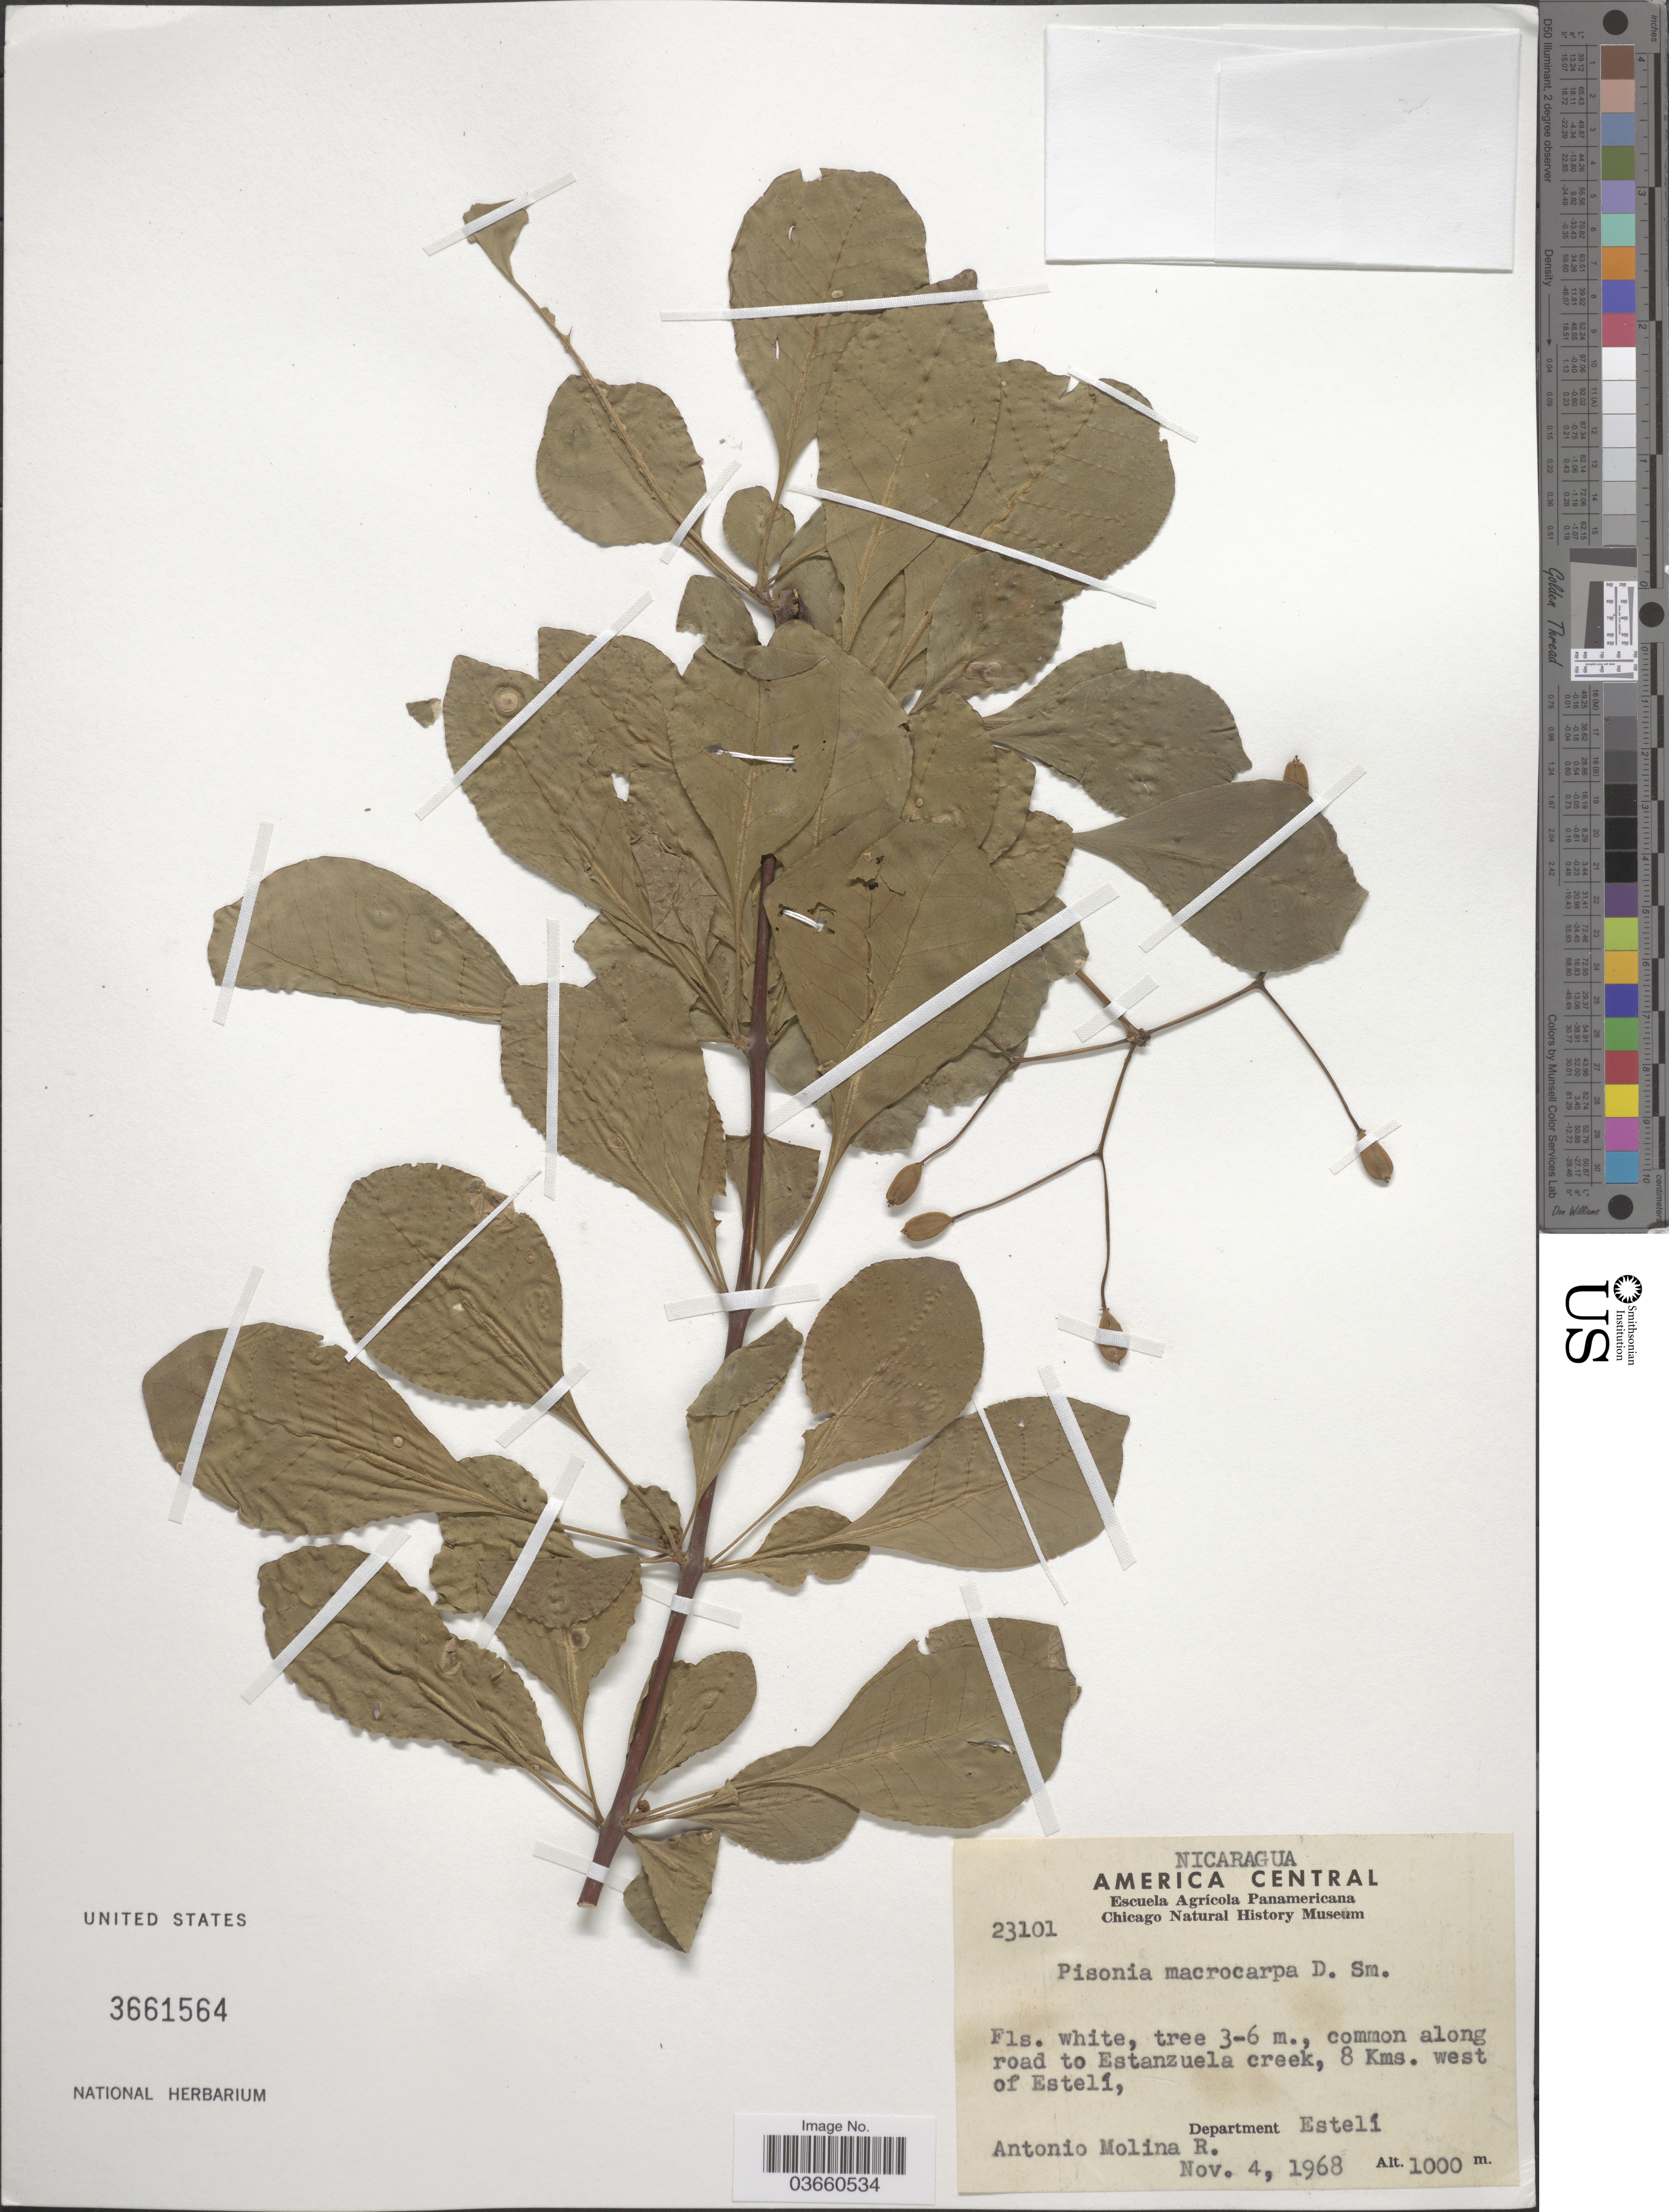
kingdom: Plantae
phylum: Tracheophyta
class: Magnoliopsida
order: Caryophyllales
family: Nyctaginaceae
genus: Pisonia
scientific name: Pisonia macranthocarpa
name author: (Donn. Sm.) Donn. Sm.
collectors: A. Molina R.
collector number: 23101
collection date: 1968-11-04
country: Nicaragua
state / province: Esteli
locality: Along road to Estanzuela creek, 8 Kms. west of Estelí, Department Estelí.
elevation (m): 1000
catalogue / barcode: US 3661564